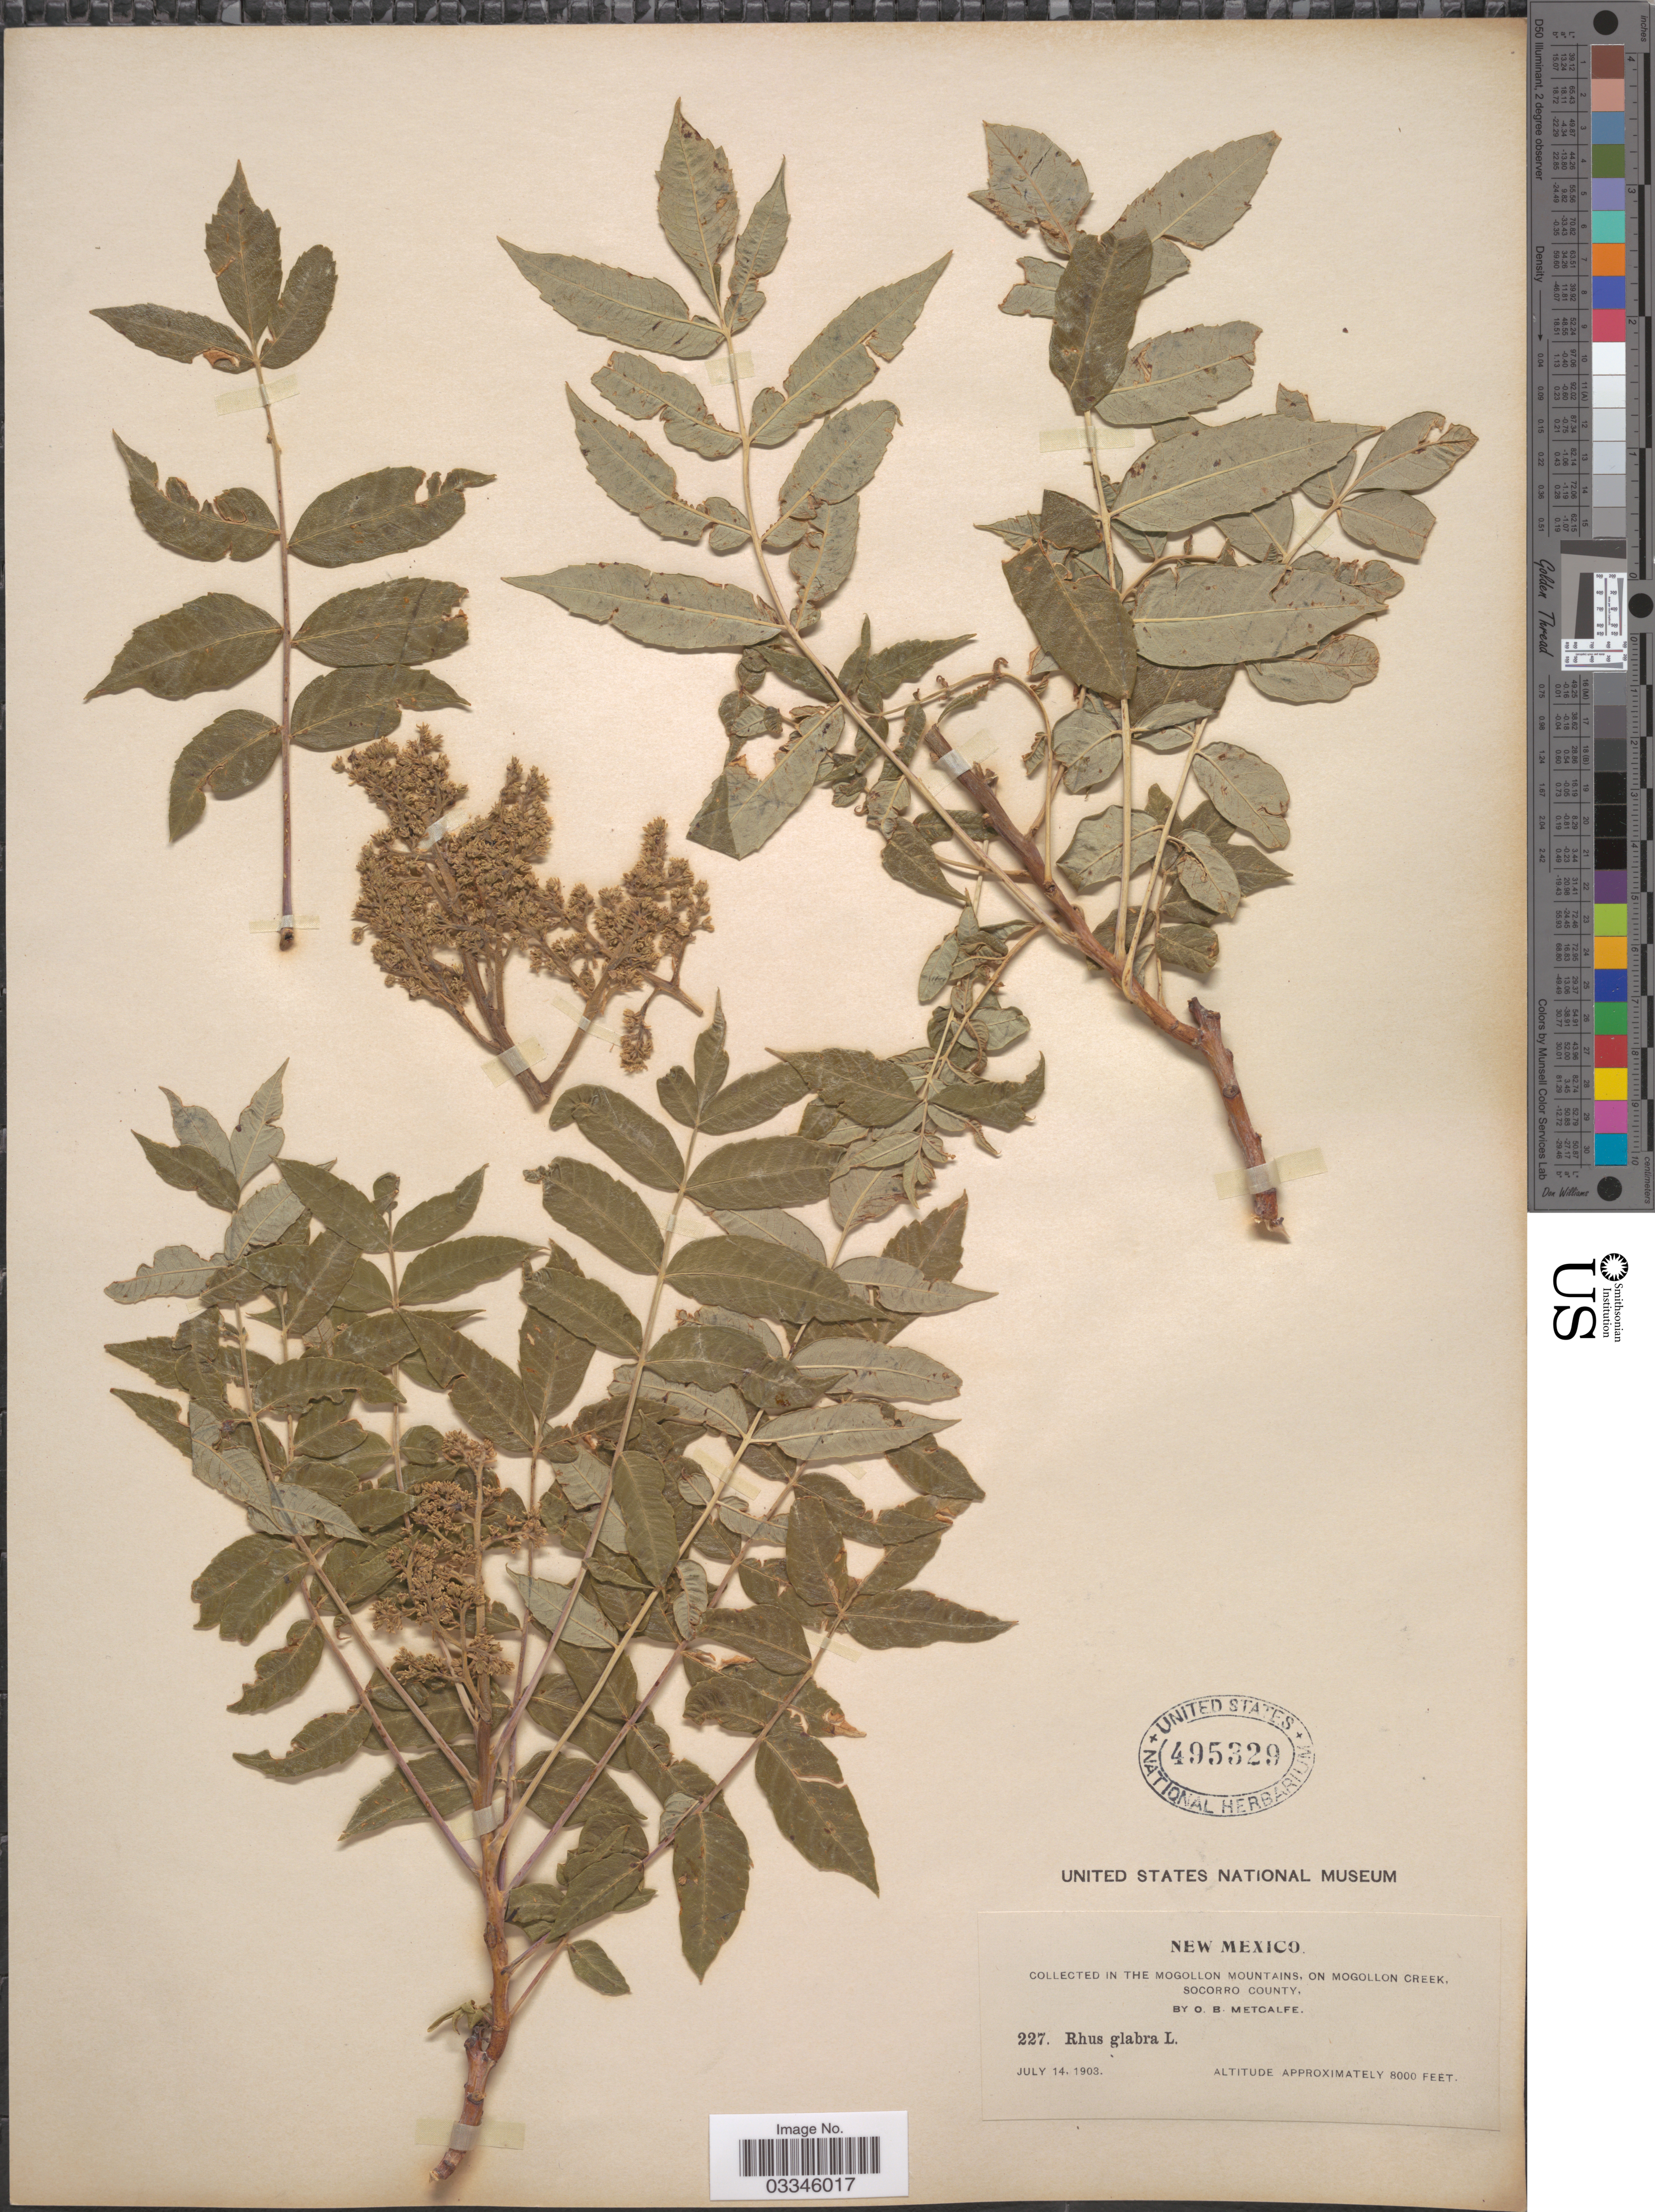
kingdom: Plantae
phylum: Tracheophyta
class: Magnoliopsida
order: Sapindales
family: Anacardiaceae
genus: Rhus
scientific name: Rhus glabra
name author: L.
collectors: O. B. Metcalfe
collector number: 227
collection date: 1903-07-14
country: United States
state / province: New Mexico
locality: In the Mogollon Mountains, on Mogollon Creek, Socorro County.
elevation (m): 2438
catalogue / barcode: US 495329